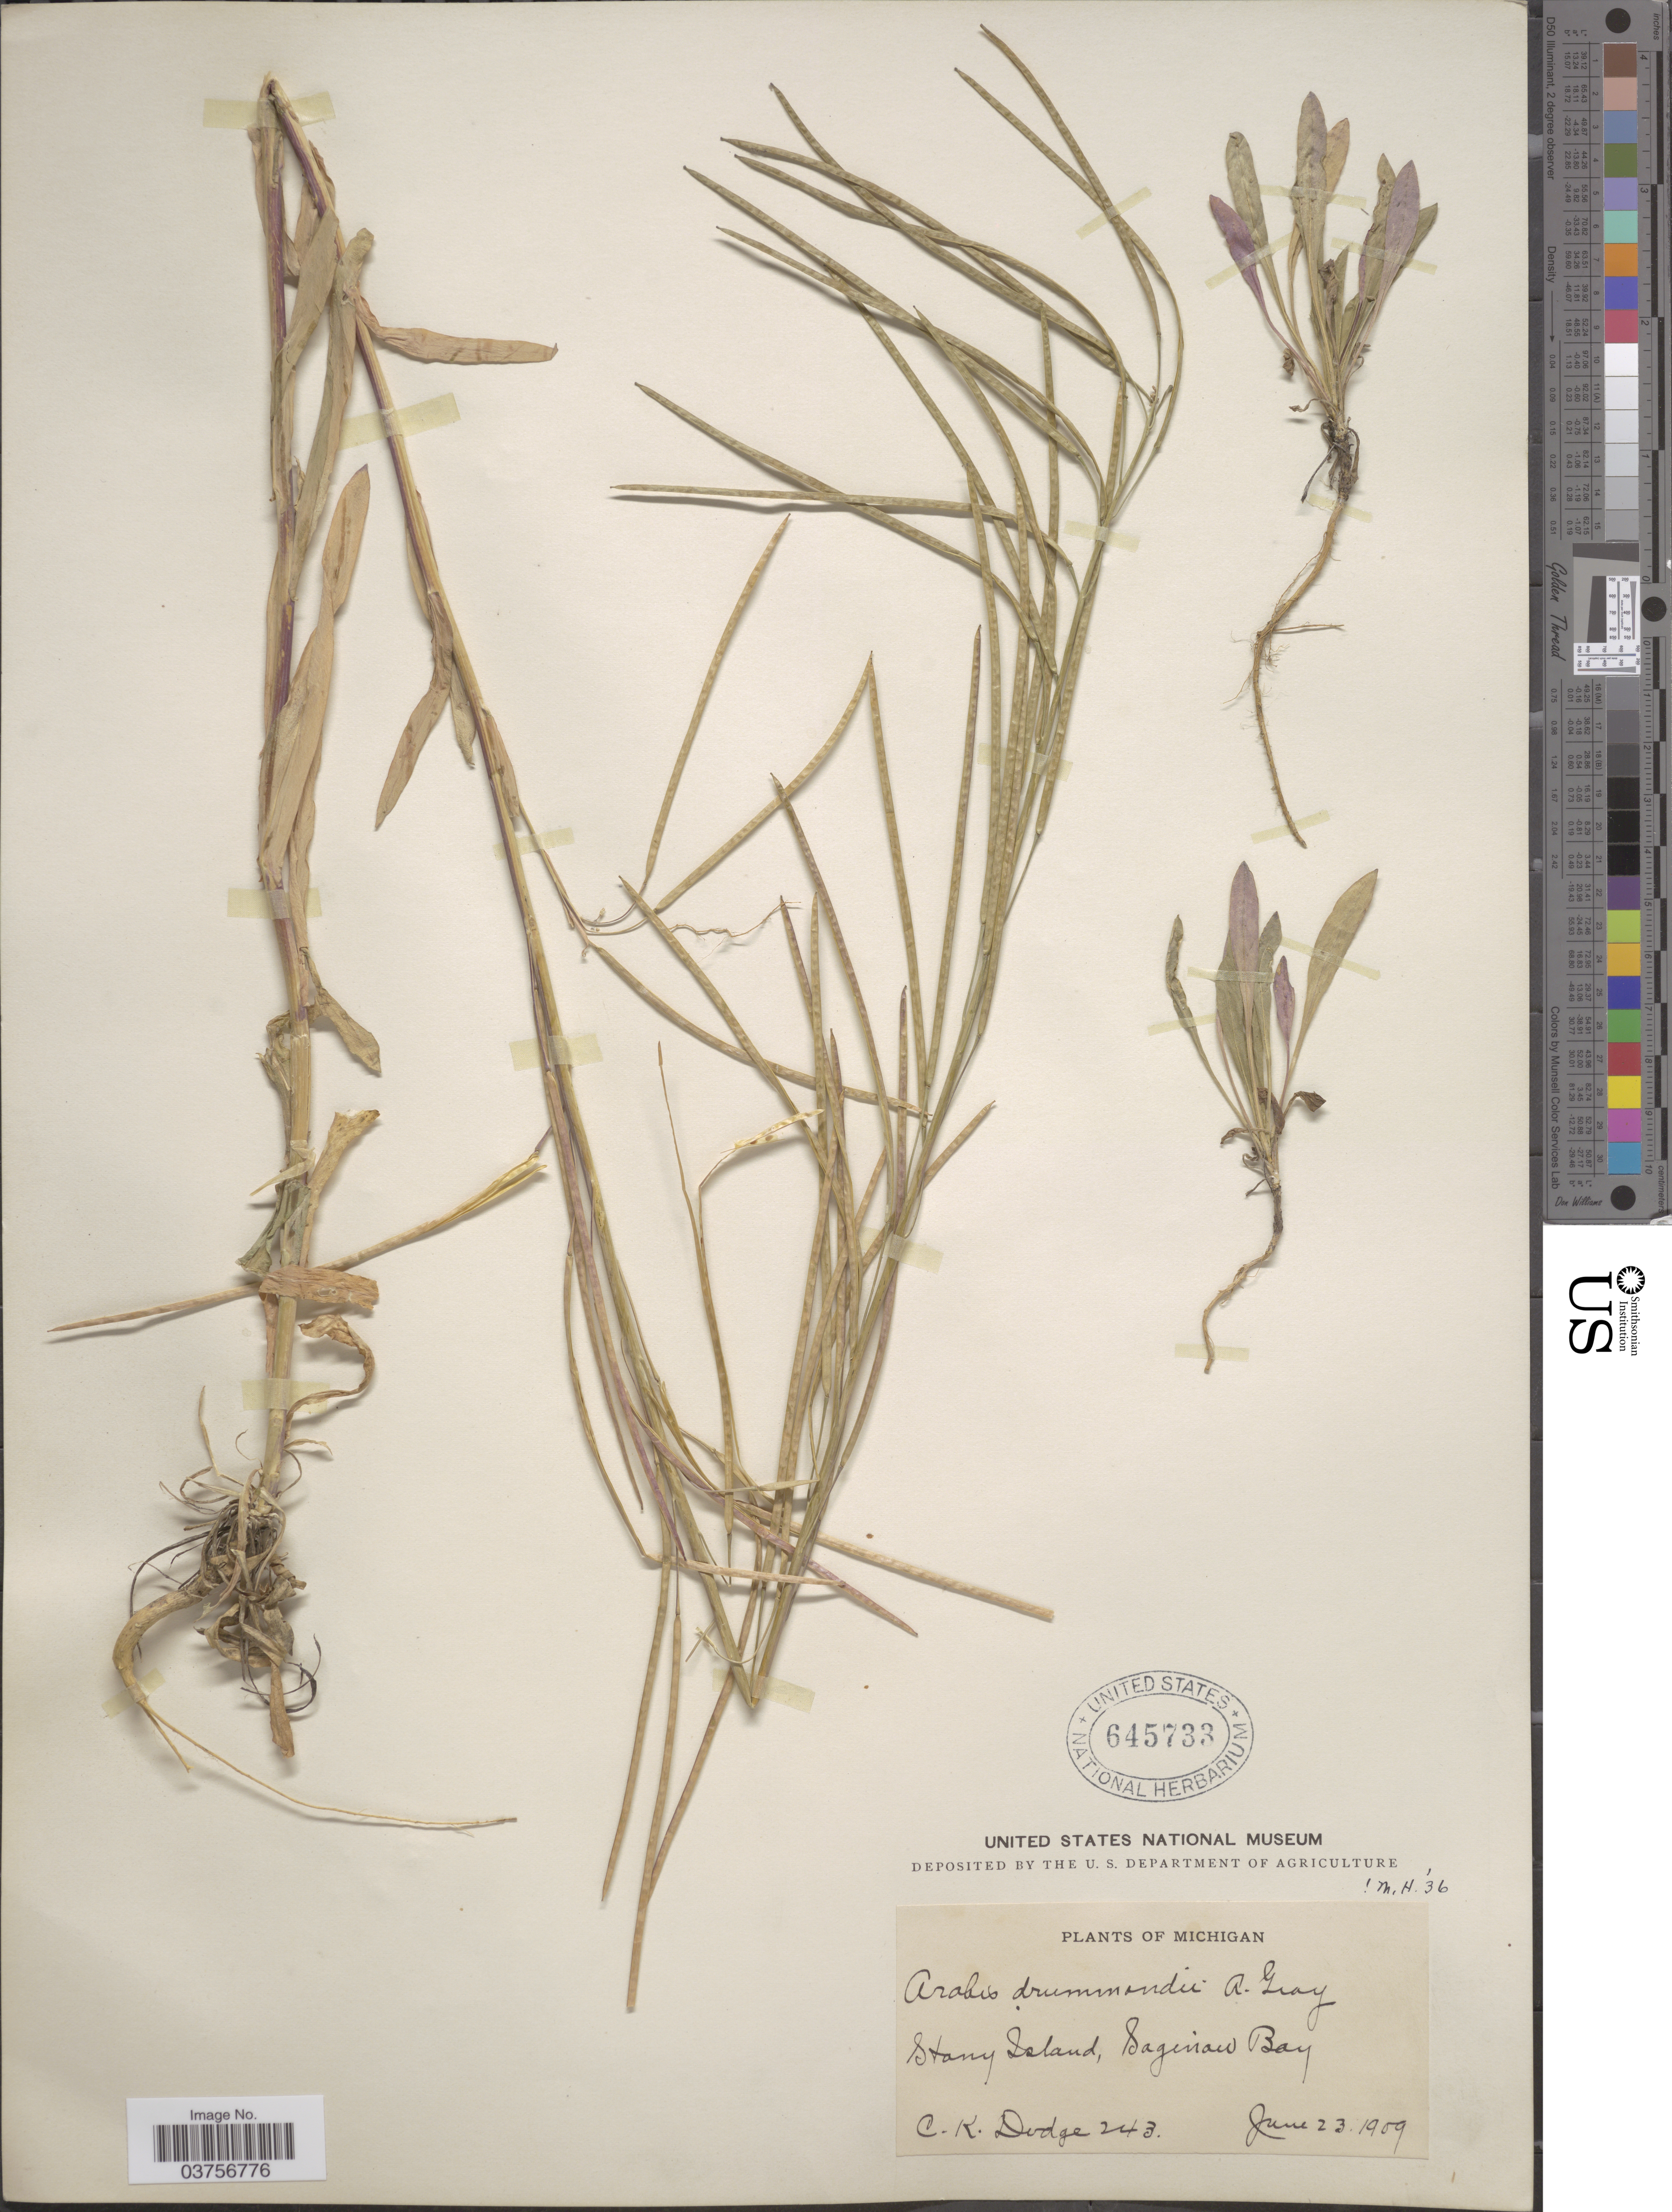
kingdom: Plantae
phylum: Tracheophyta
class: Magnoliopsida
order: Brassicales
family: Brassicaceae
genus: Arabis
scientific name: Arabis drummondii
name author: A. Gray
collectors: C. Dodge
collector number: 243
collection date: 1909-06-23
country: United States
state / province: Michigan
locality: Stony Island, Saginaw Bay.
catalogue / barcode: US 645733